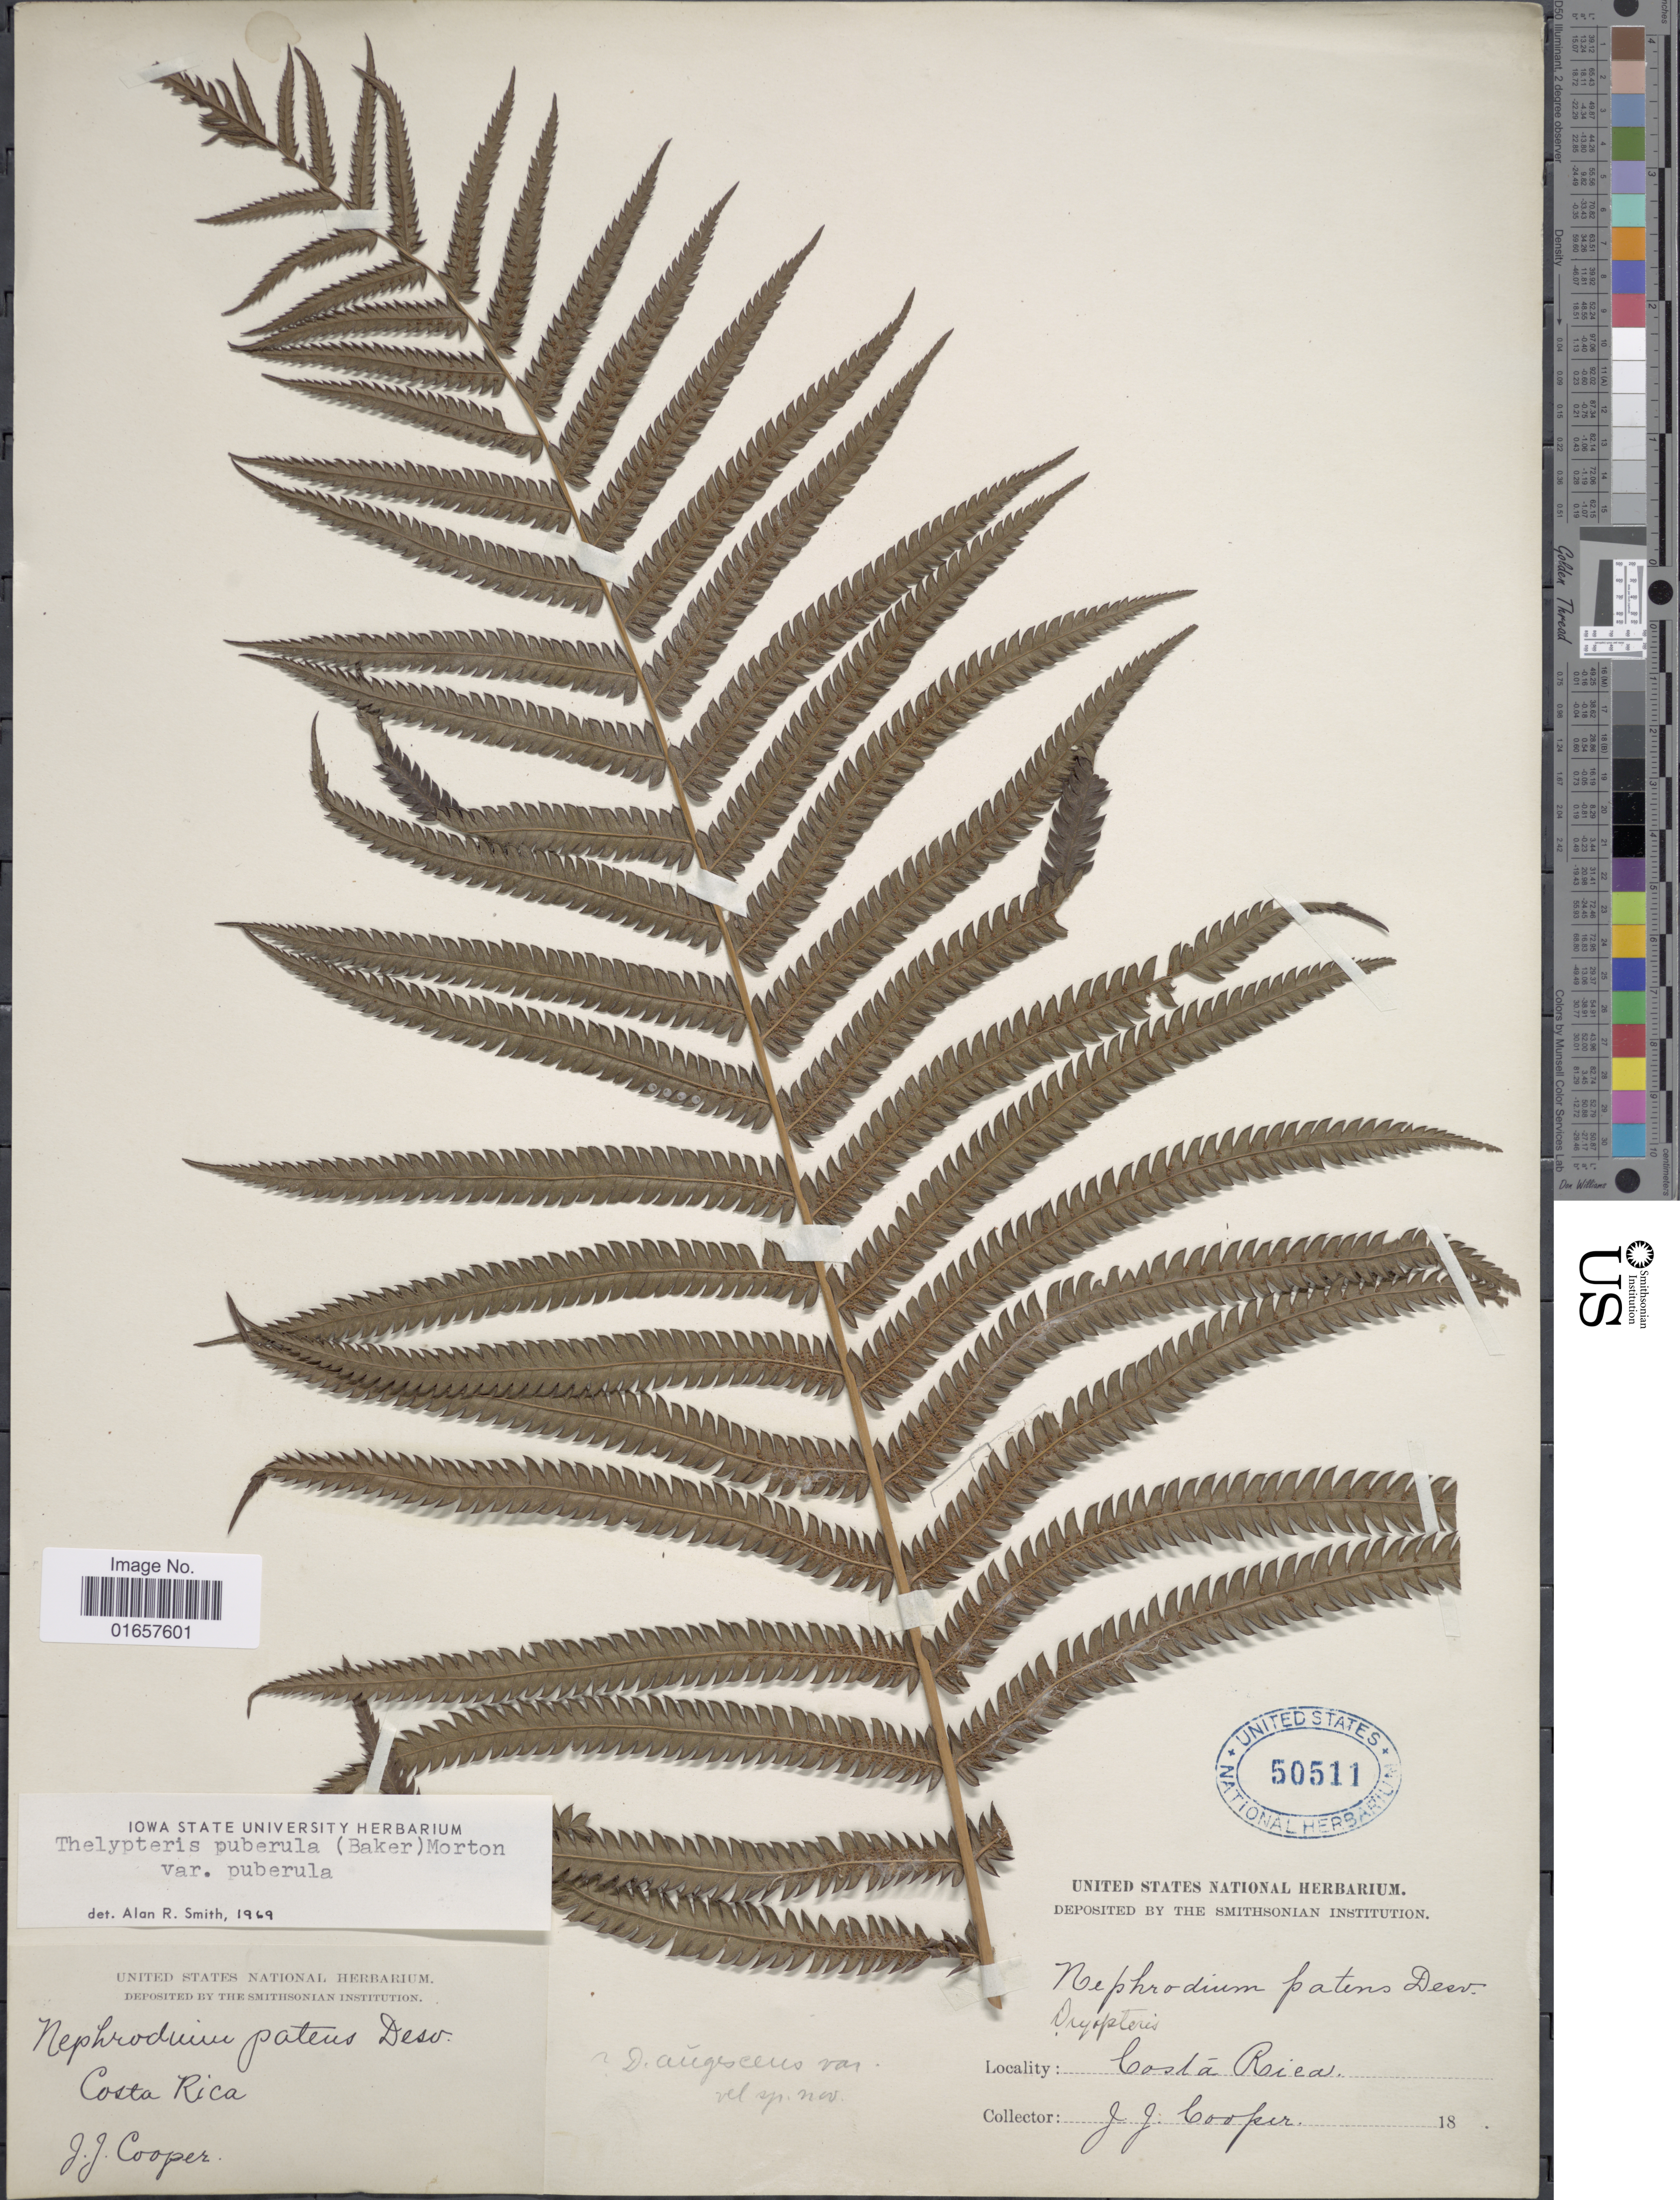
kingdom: Plantae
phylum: Tracheophyta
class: Polypodiopsida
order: Polypodiales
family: Thelypteridaceae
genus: Christella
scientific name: Christella puberula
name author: (Baker) Á. Löve & D. Löve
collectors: J. J. Cooper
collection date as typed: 18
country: Costa Rica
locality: Costa Rica.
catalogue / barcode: US 50511